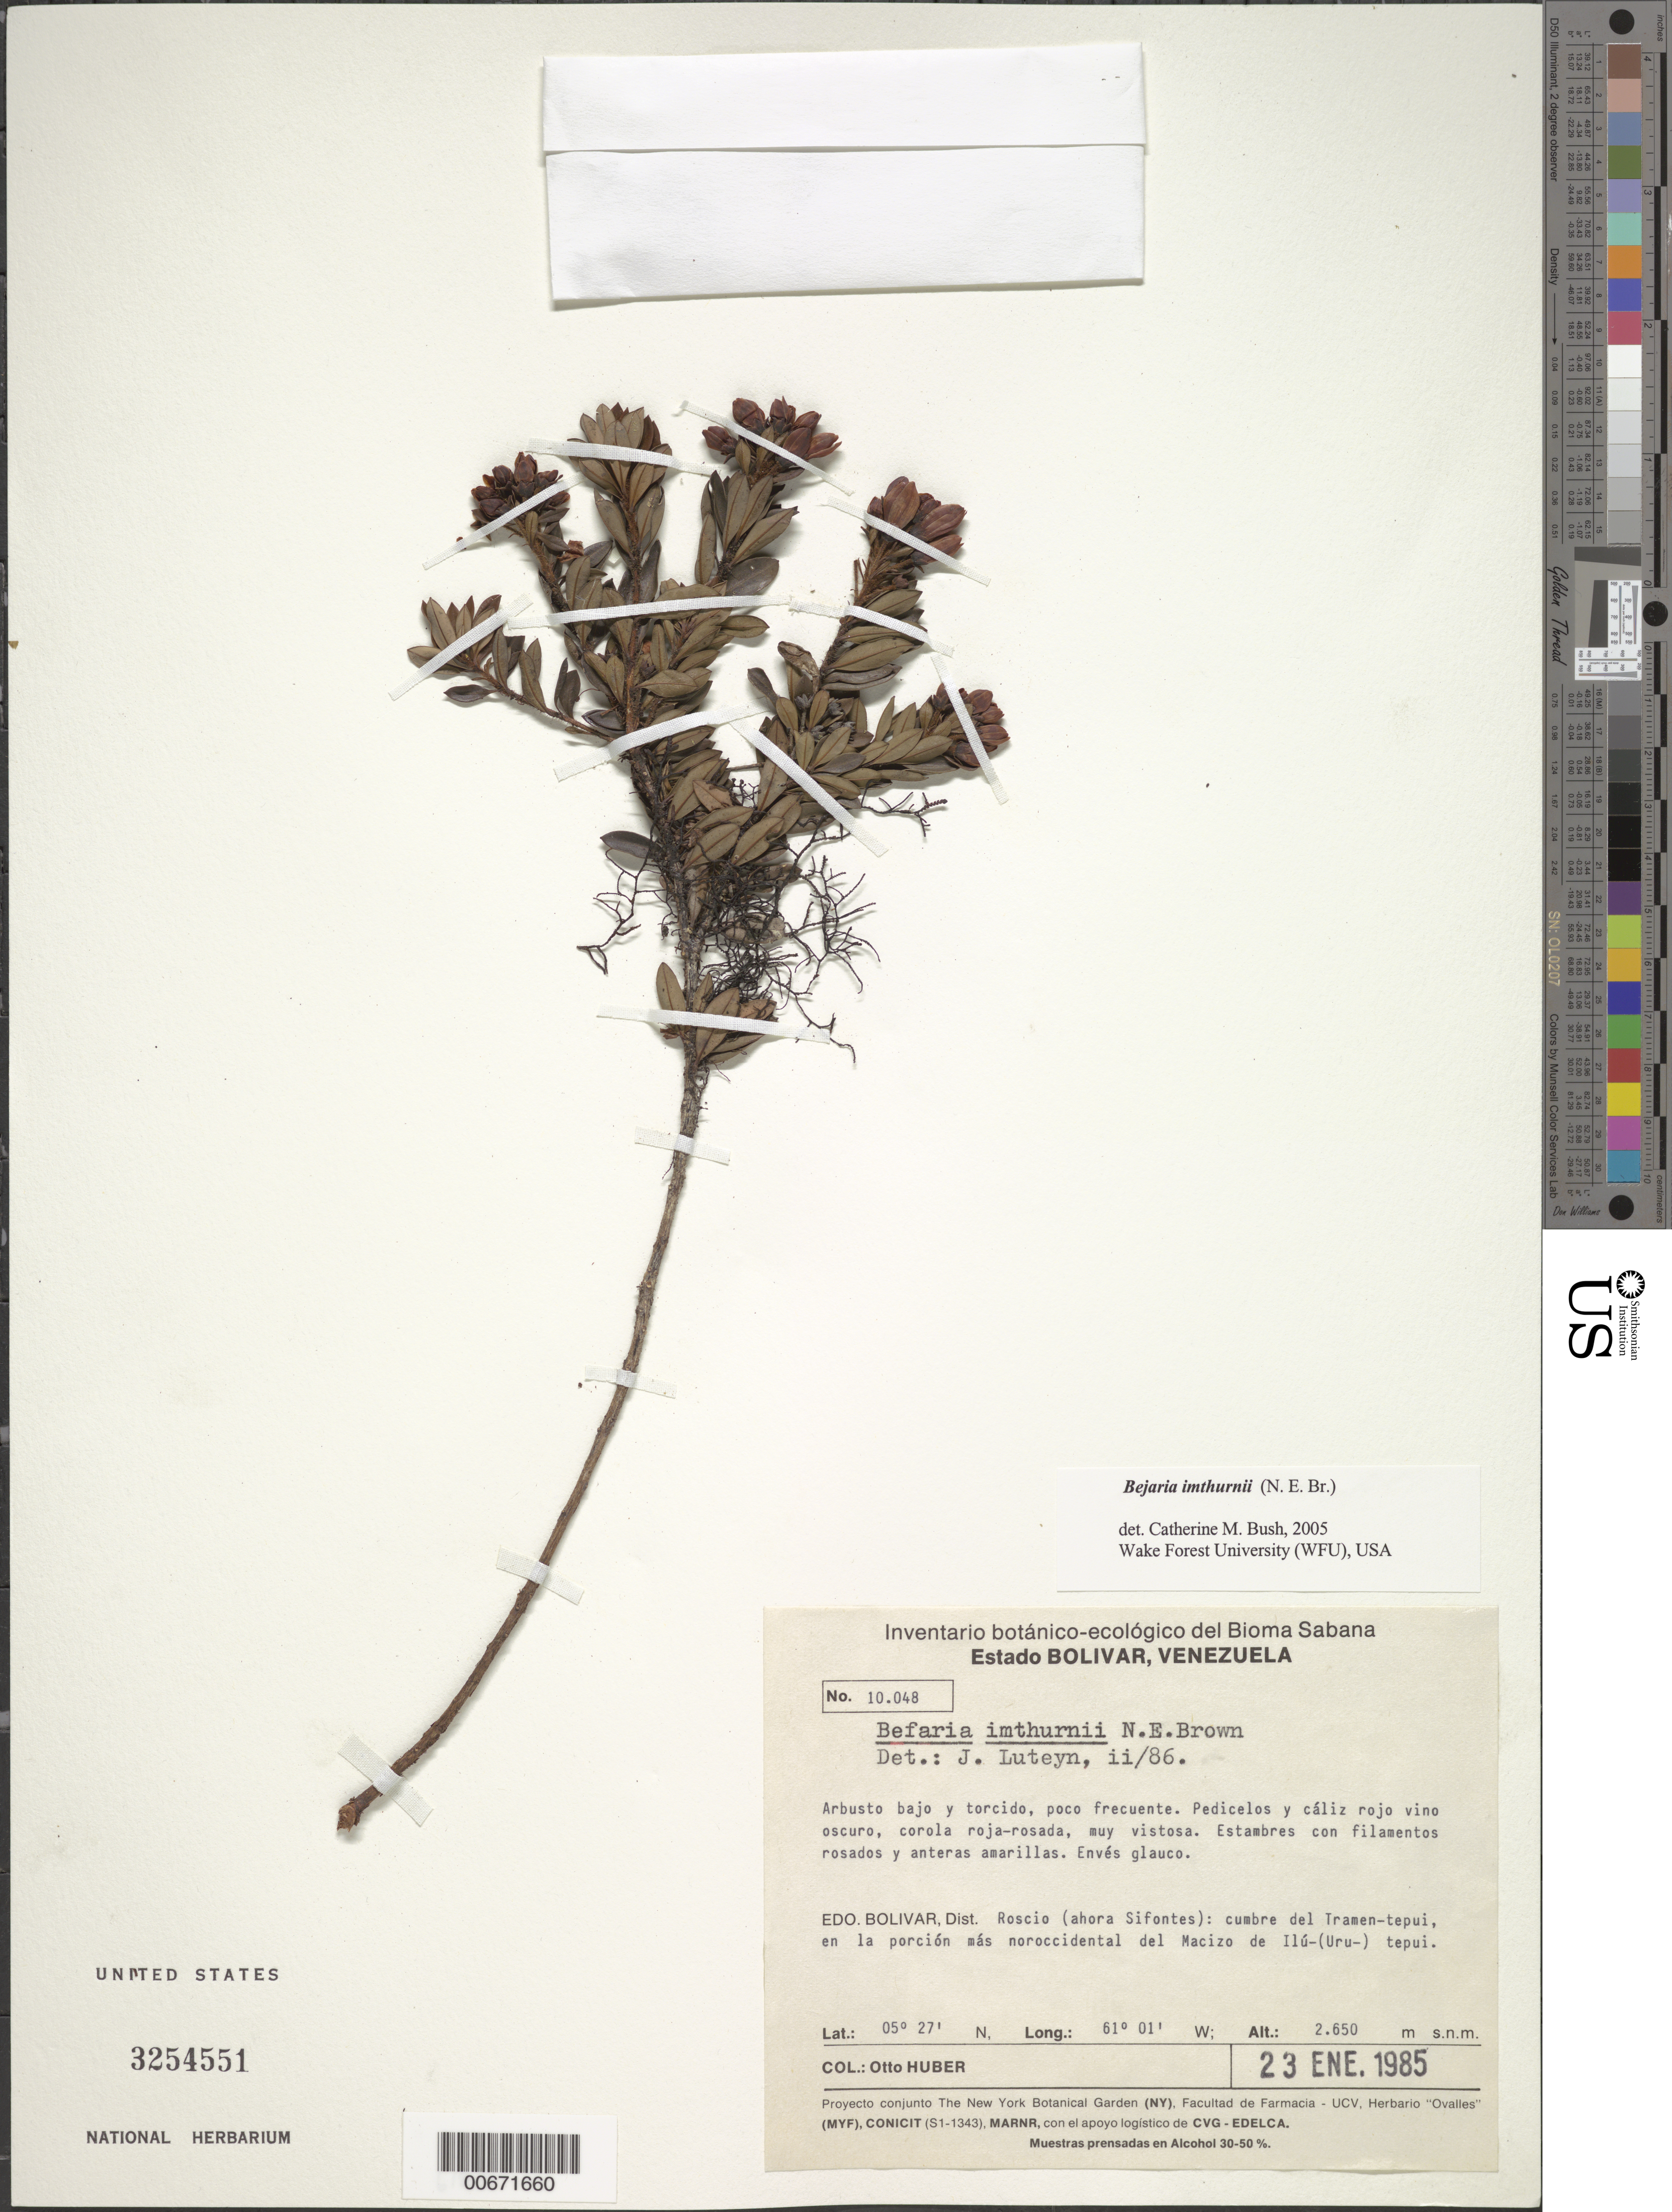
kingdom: Plantae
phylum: Tracheophyta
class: Magnoliopsida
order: Ericales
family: Ericaceae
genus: Bejaria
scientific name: Bejaria imthurnii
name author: N.E. Br.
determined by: Luteyn, J. L.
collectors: O. Huber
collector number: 10048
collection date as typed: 23-Jan-85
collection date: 1985-01-23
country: Venezuela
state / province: Bolívar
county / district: Roscio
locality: Tramen-tepuí, cumbre, NW del Macizo de Ilú-(Uru-) tepuí (ahora Sifontes)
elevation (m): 2650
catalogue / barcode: US 3254551